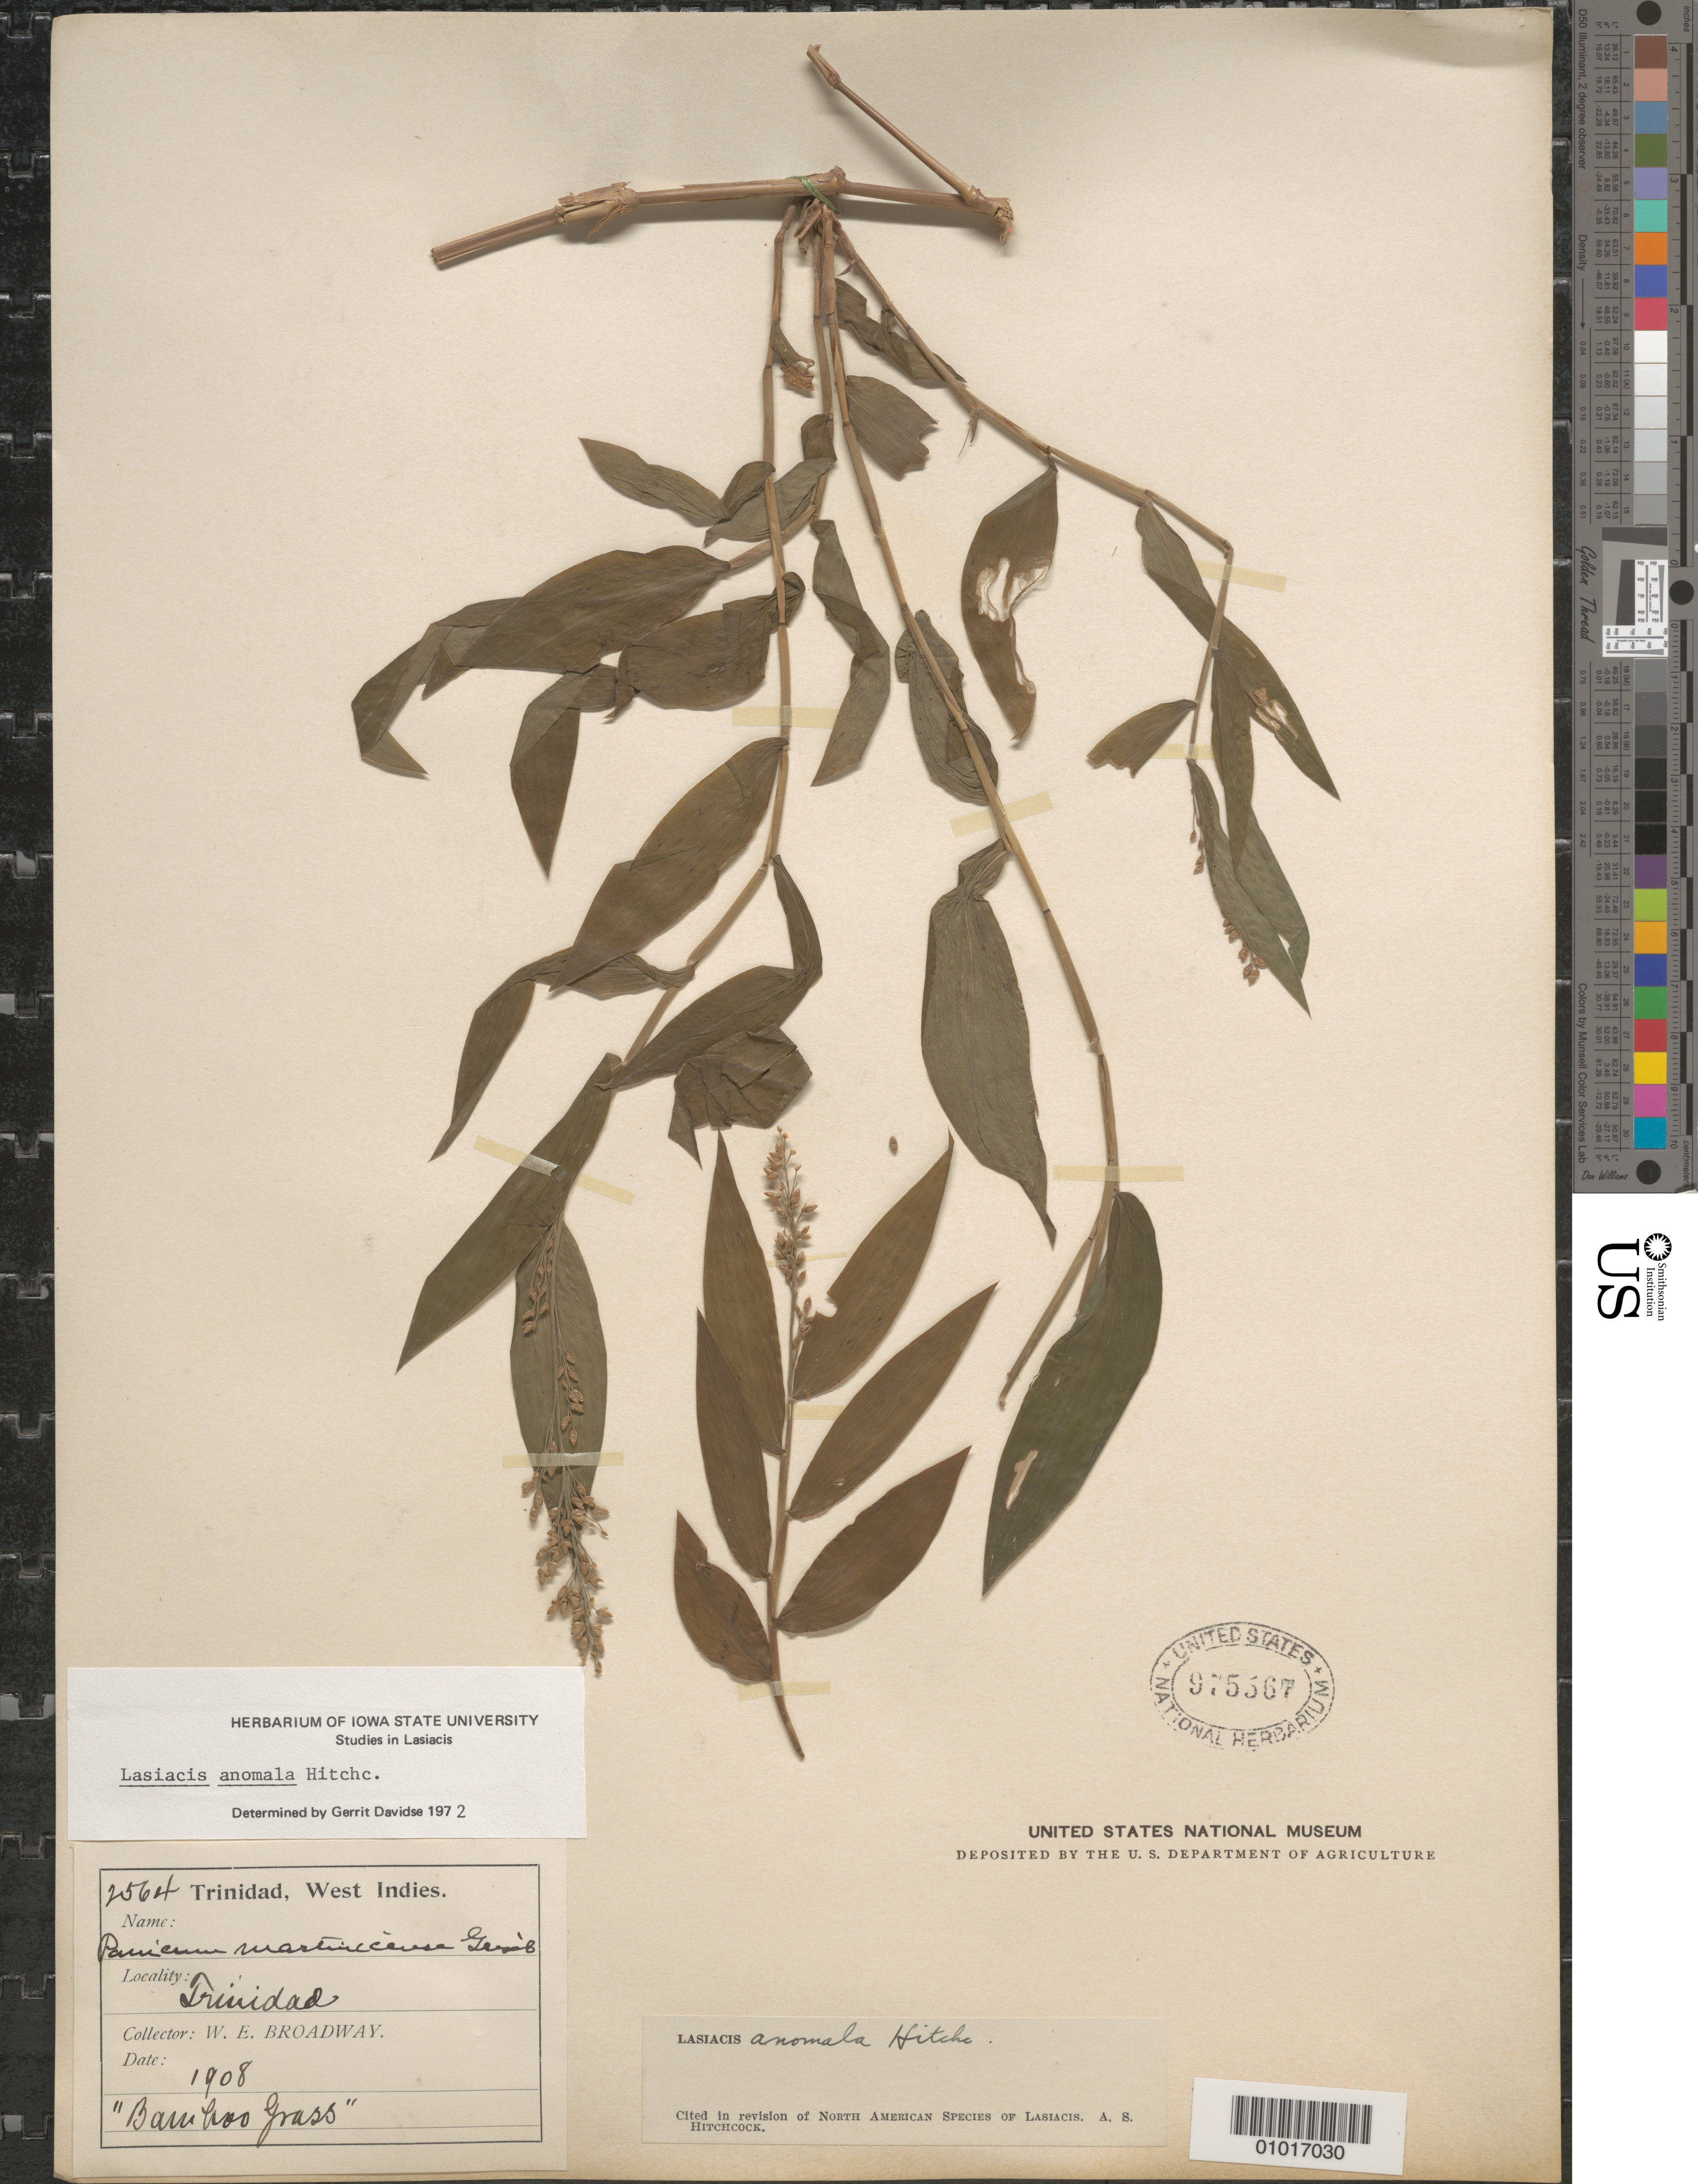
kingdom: Plantae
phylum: Tracheophyta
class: Liliopsida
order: Poales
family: Poaceae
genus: Lasiacis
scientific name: Lasiacis anomala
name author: Hitchc.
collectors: W. E. Broadway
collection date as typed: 01 Jan 1908 to 31 Dec 1908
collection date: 1908-01-01/1908-12-31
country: Trinidad and Tobago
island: Trinidad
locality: Trinidad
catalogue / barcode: US 975567